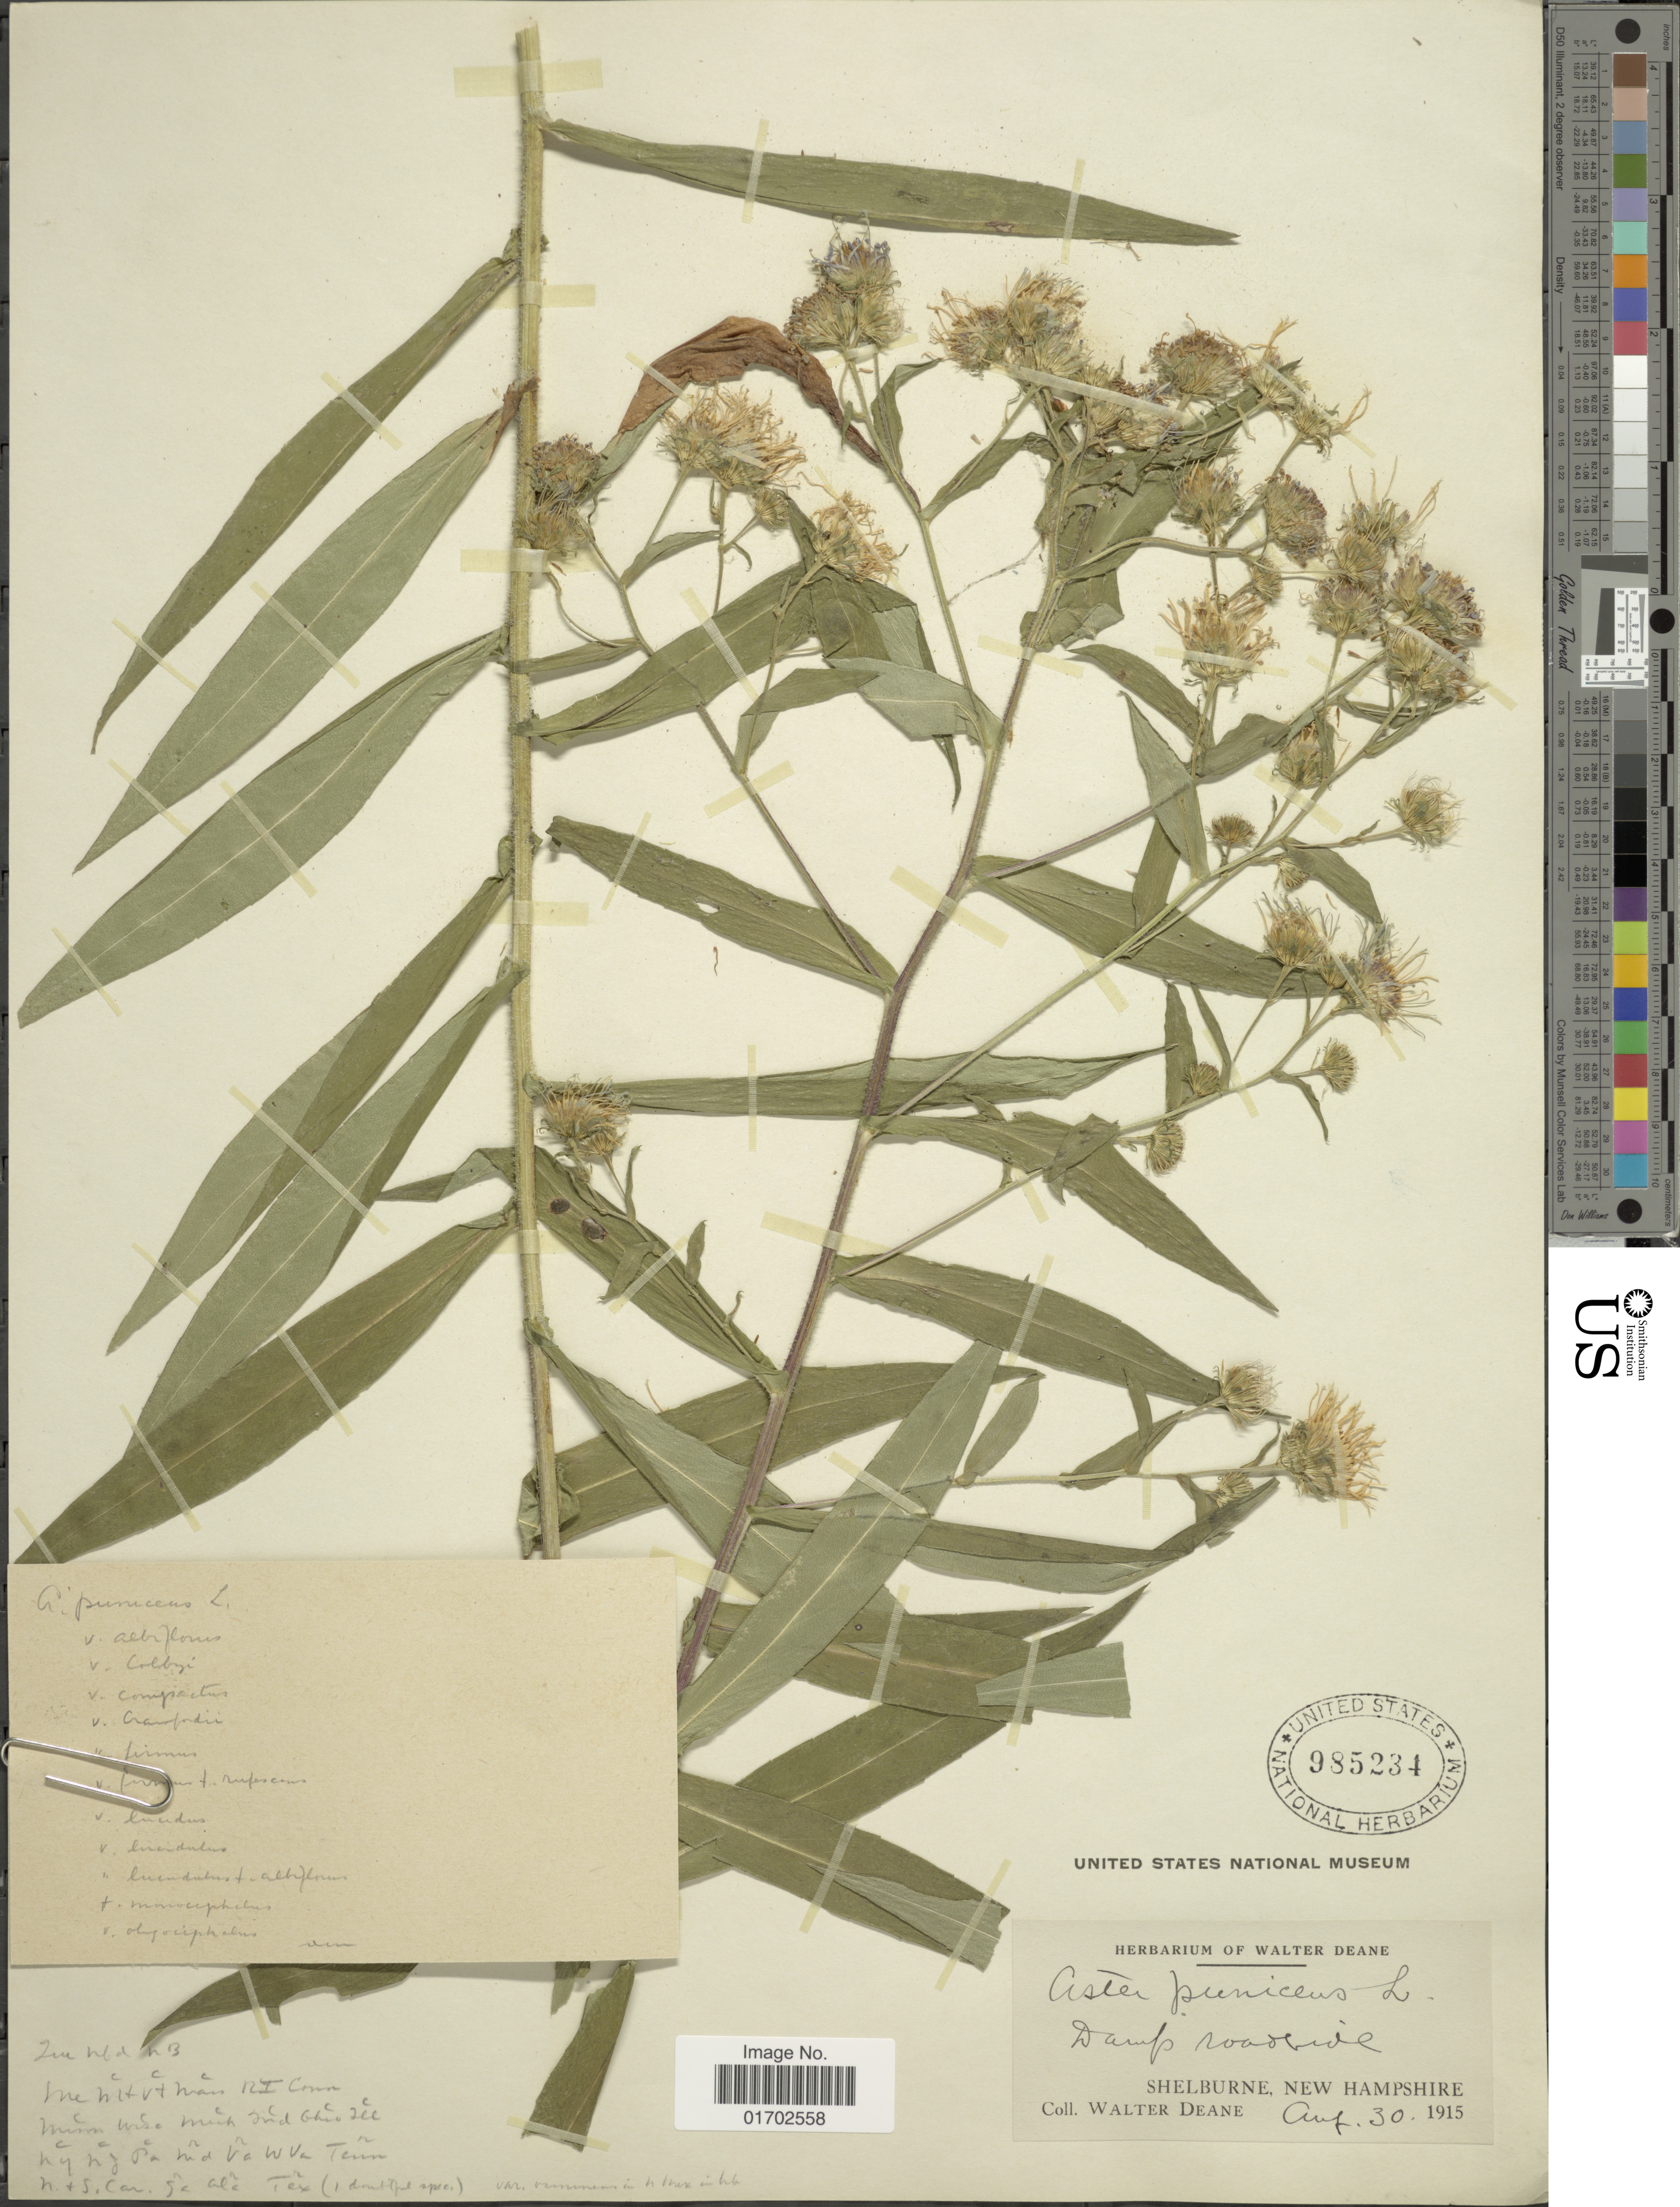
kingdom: Plantae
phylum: Tracheophyta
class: Magnoliopsida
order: Asterales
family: Asteraceae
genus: Symphyotrichum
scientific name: Symphyotrichum puniceum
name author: (L.) Á. Löve & D. Löve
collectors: W. Deane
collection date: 1915-08-30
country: United States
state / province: New Hampshire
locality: Damps roadside, Shelburne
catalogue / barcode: US 985234